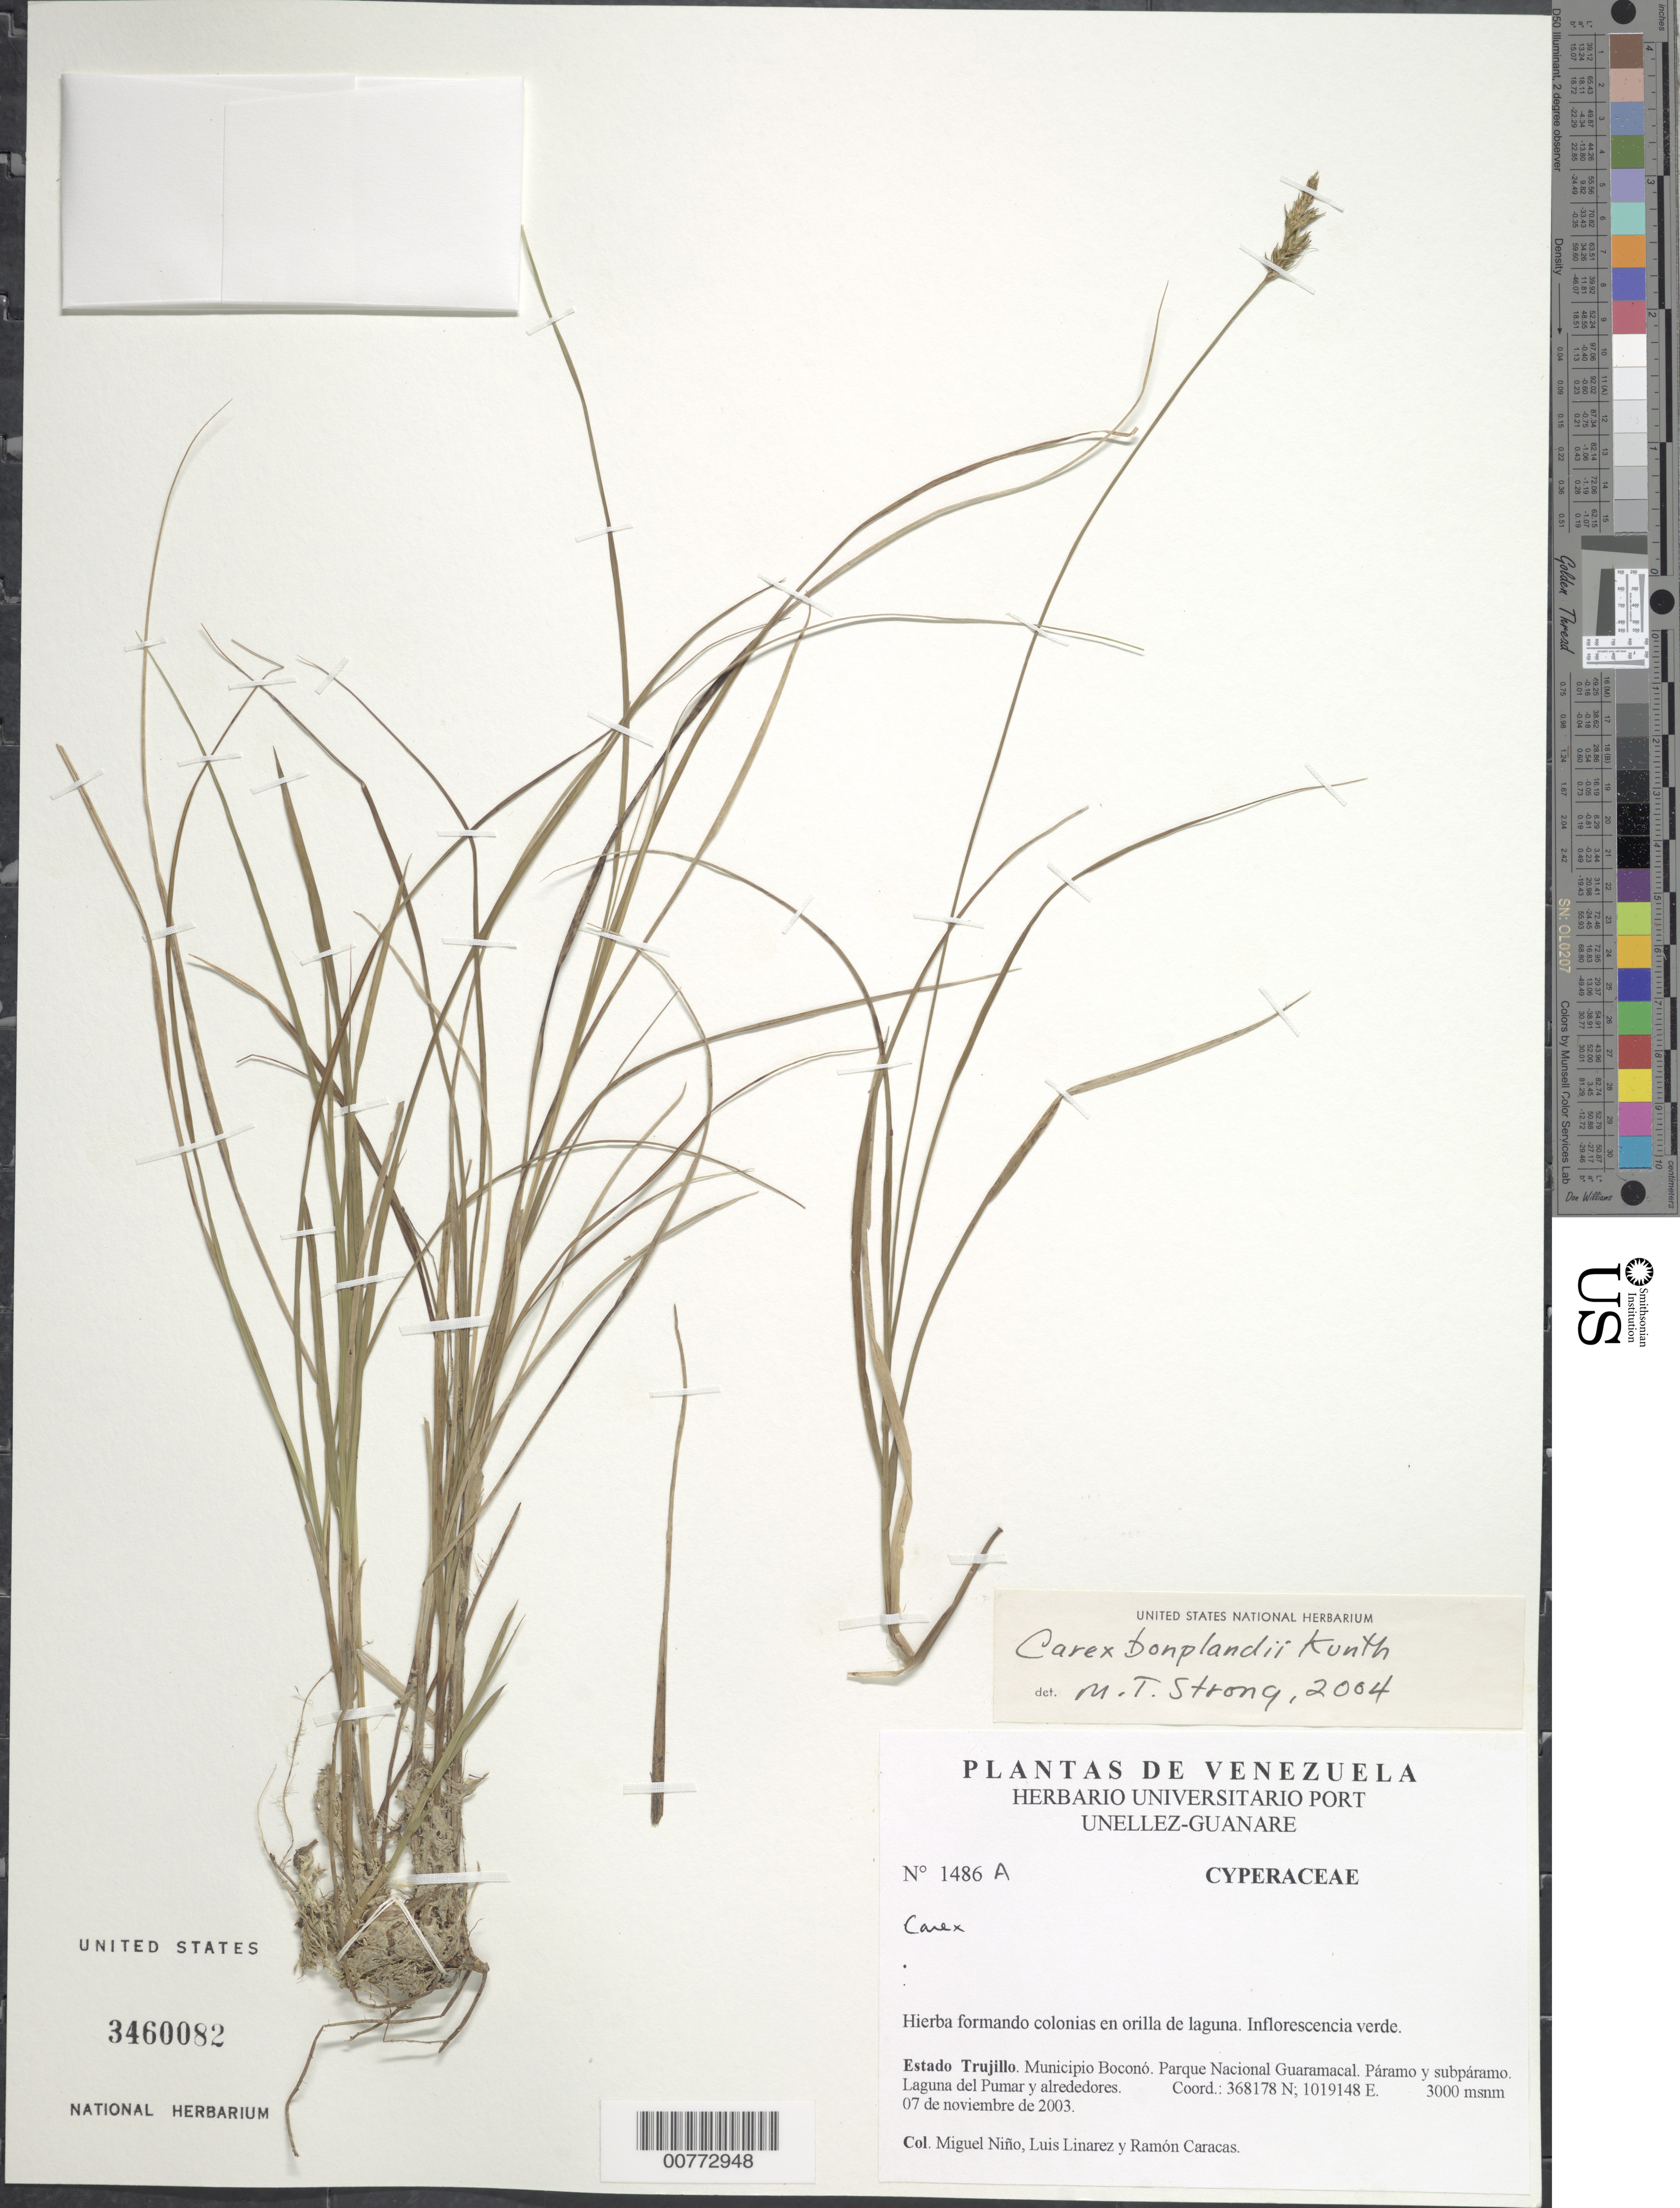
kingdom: Plantae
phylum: Tracheophyta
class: Liliopsida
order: Poales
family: Cyperaceae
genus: Carex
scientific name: Carex bonplandii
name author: Kunth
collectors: S. M. Niño, L. Linárez & R. Caracas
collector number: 1486A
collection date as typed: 07 Nov 2003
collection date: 2003-11-07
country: Venezuela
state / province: Trujillo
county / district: Boconó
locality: Parque Nacional Guaramacal. Laguna del Pumar y alrededores.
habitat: Páramo y subpáramo.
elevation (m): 3000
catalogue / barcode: US 3460082